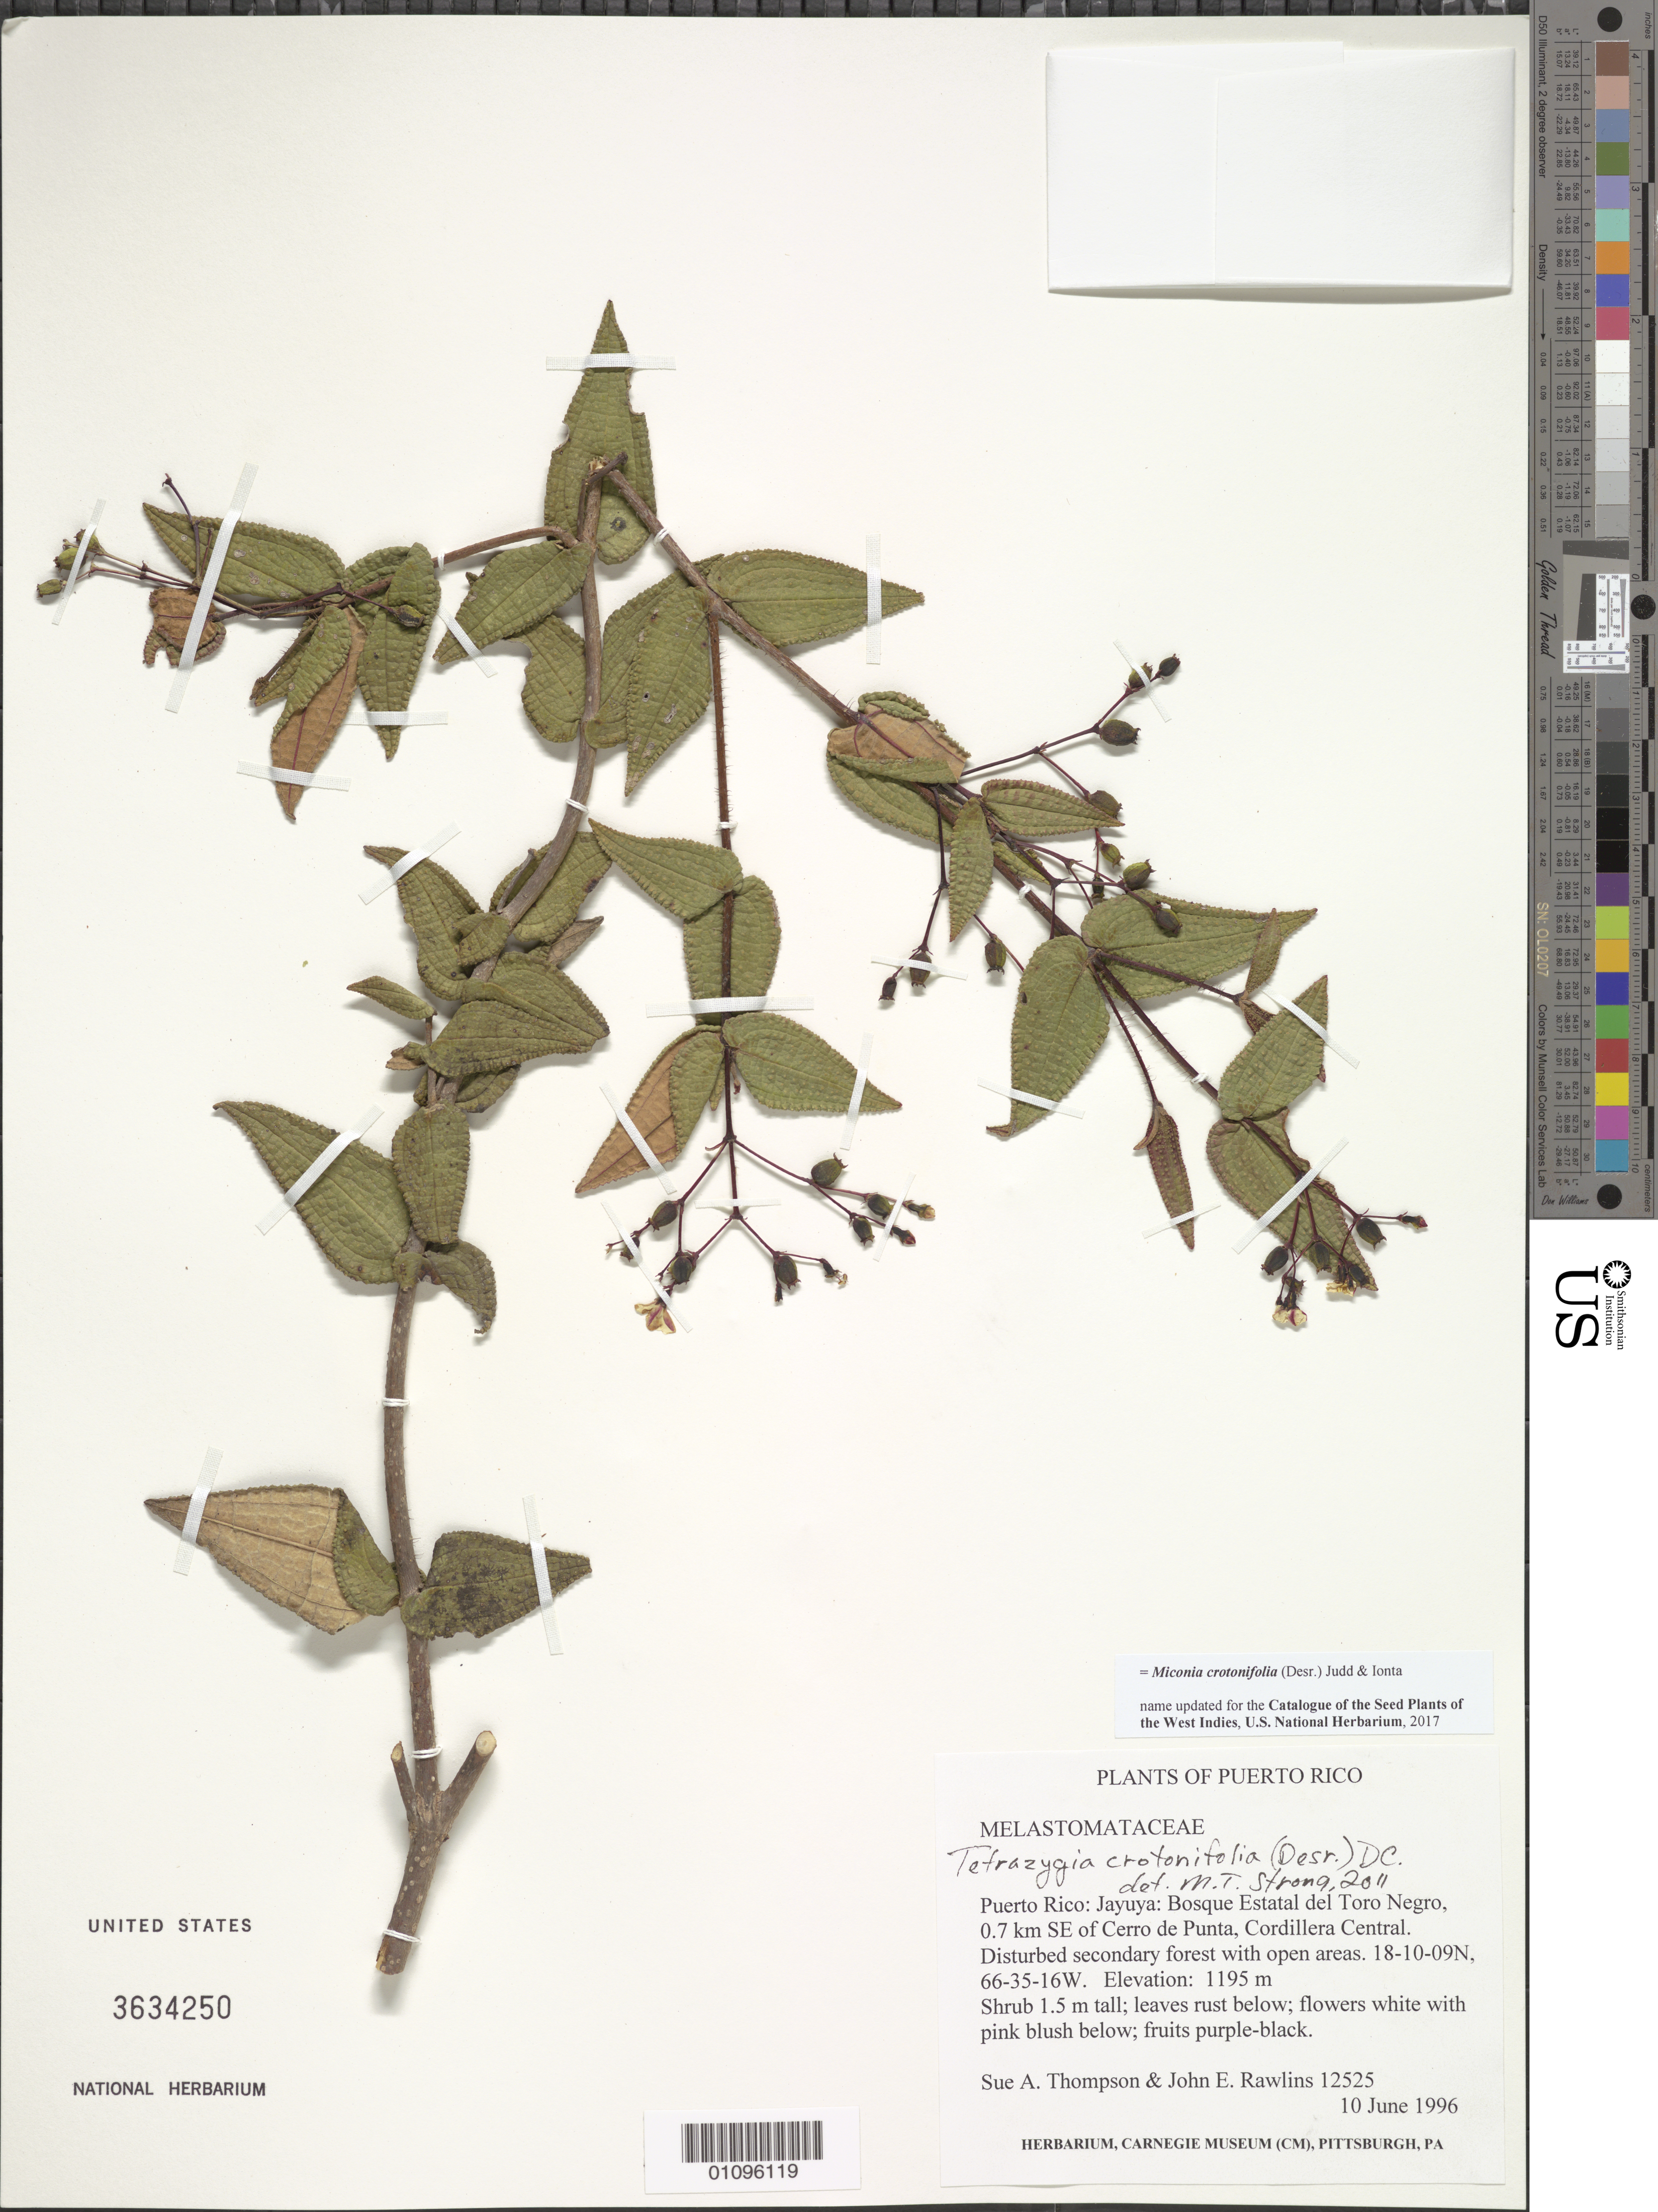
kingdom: Plantae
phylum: Tracheophyta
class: Magnoliopsida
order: Myrtales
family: Melastomataceae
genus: Miconia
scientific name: Miconia crotonifolia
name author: (Desr.) Judd & Ionta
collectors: S. A. Thompson & J. Rawlins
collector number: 12525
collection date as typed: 10 Jun 1996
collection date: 1996-06-10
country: Puerto Rico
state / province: Jayuya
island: Puerto Rico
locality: Bosque Estatal del Toro Negro, 0.7 km SE of Cerro de Punta, Cordillera Central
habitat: Disturbed secondary forest with open areas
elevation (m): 1195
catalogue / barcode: US 3634250